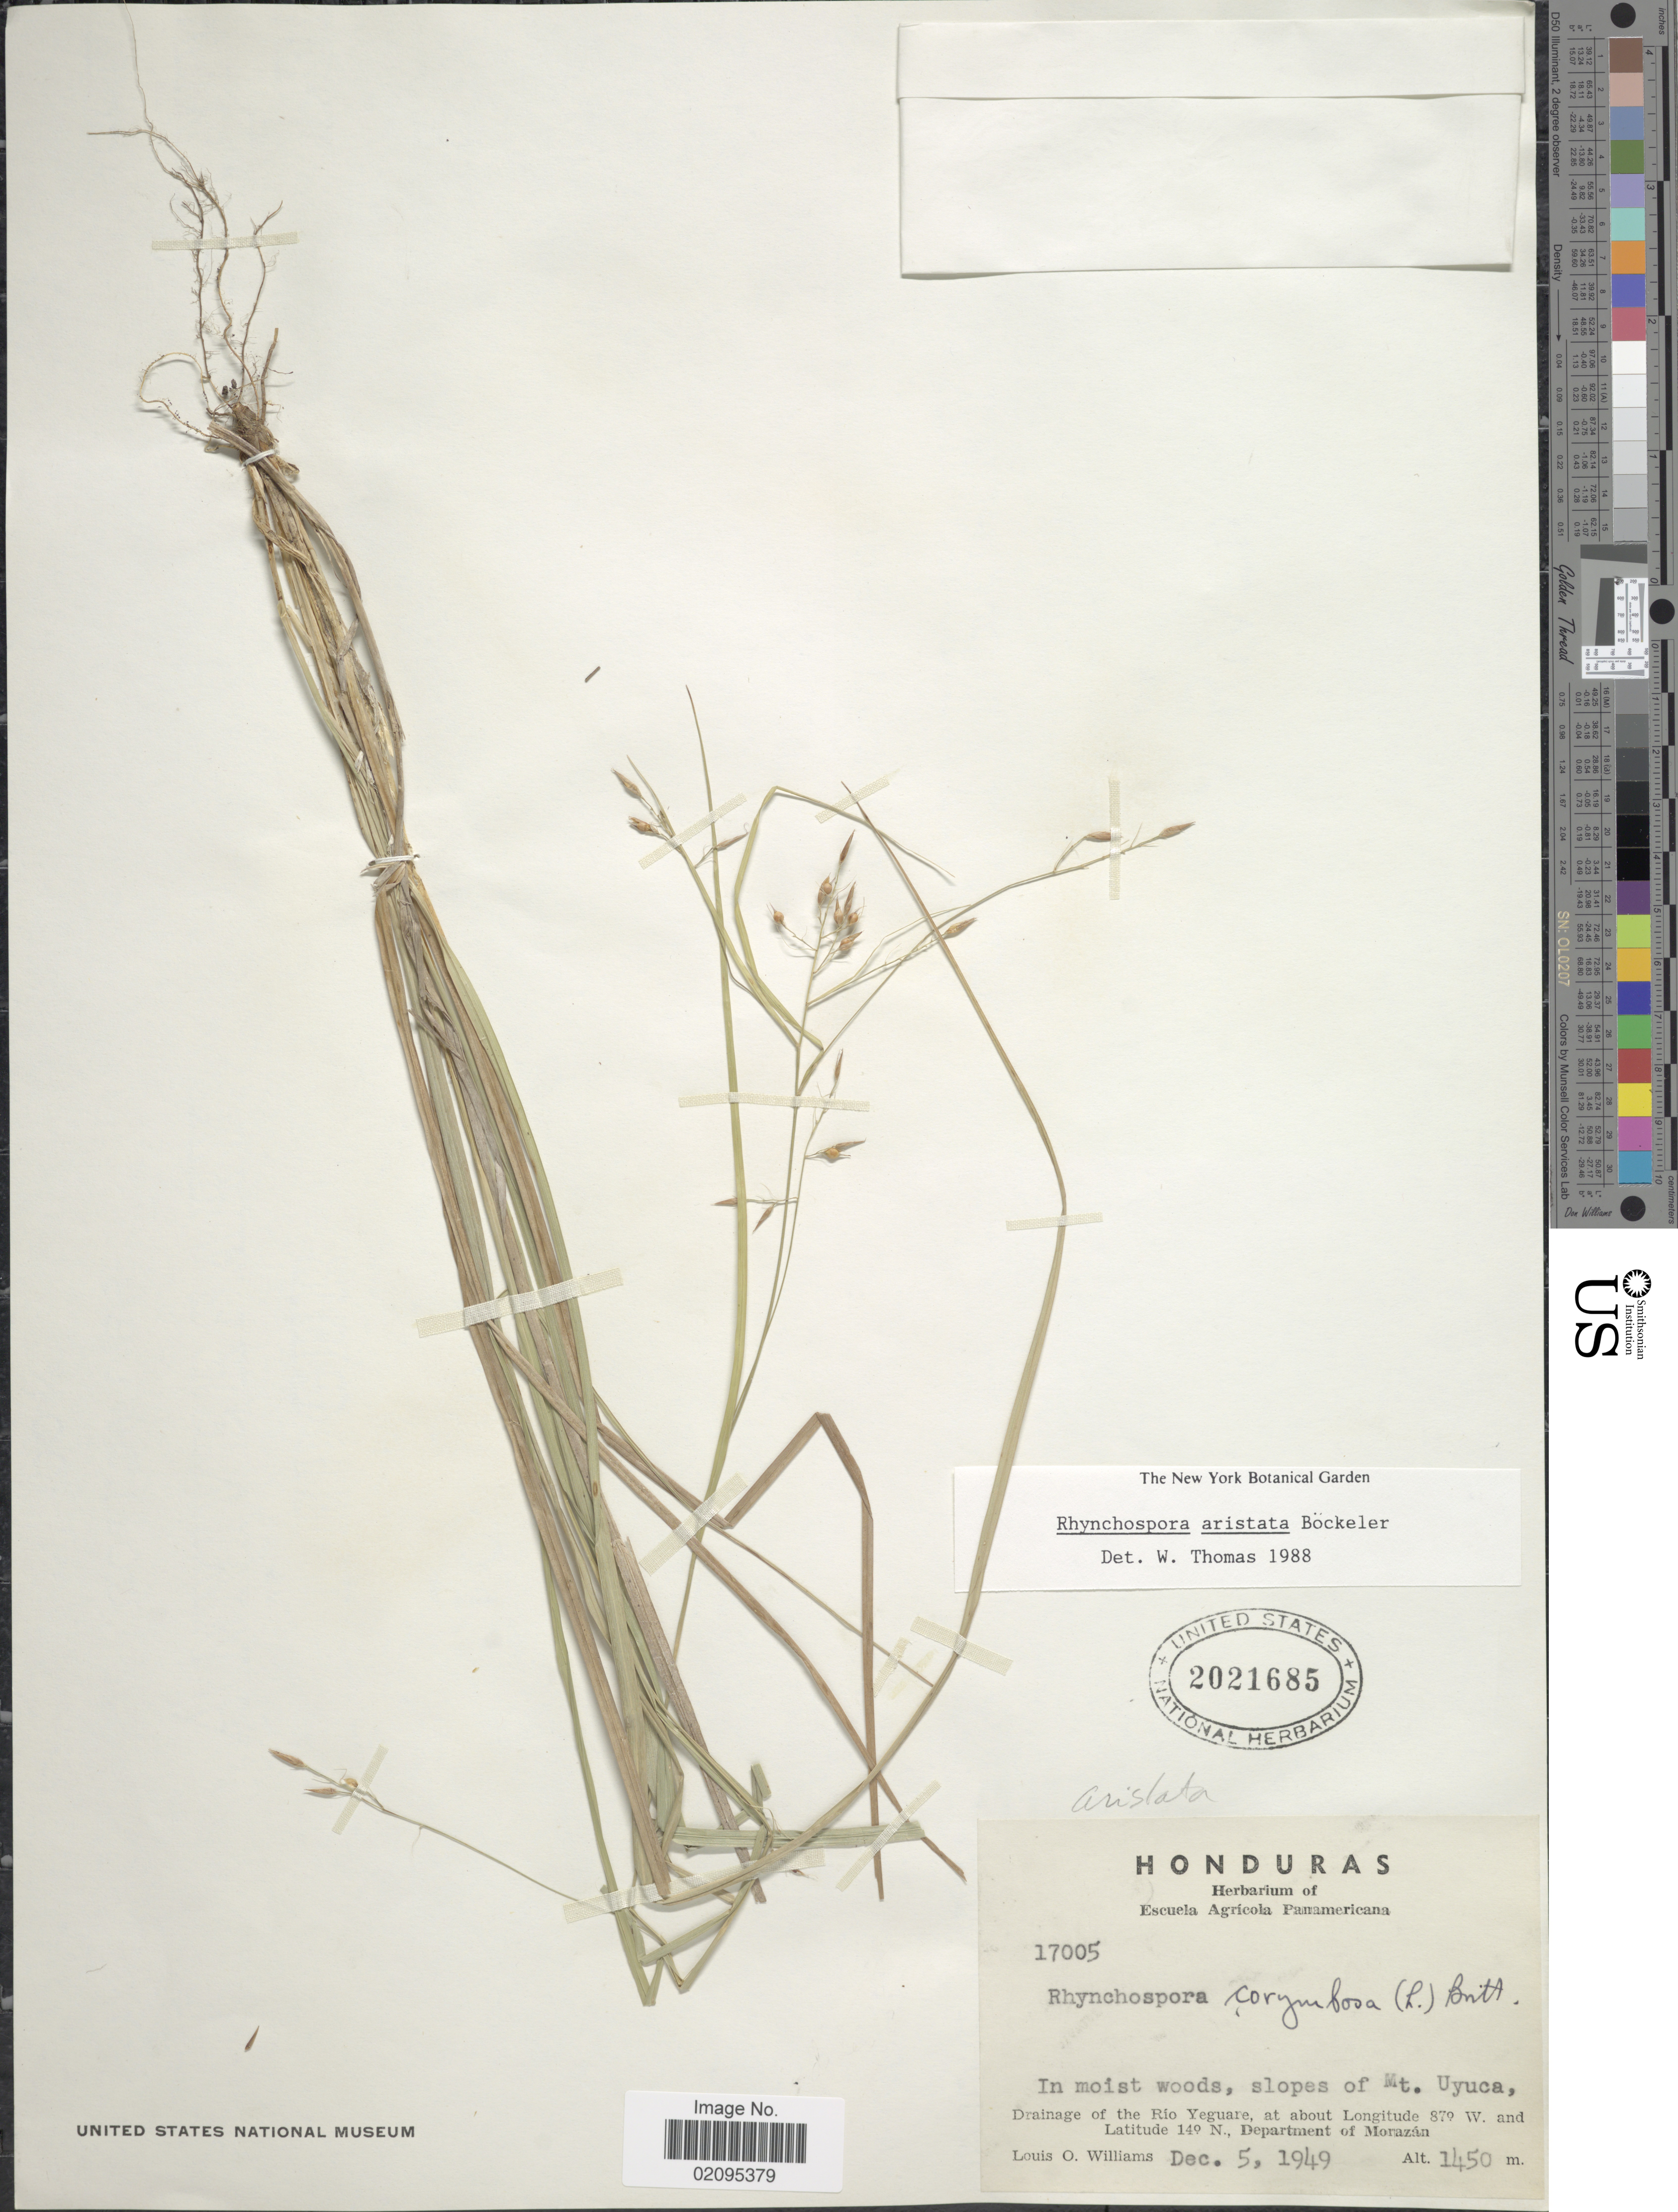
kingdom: Plantae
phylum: Tracheophyta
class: Liliopsida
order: Poales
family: Cyperaceae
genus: Rhynchospora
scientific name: Rhynchospora aristata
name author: Boeckeler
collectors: L. O. Williams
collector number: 17005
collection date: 1949-12-05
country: Honduras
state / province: Fco. Morazán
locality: In moist woods, slopes of Mt. Uyuca, Drainage of the Rio Yeguare, Deptartment of Morazan.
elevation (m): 1450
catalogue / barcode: US 2021685